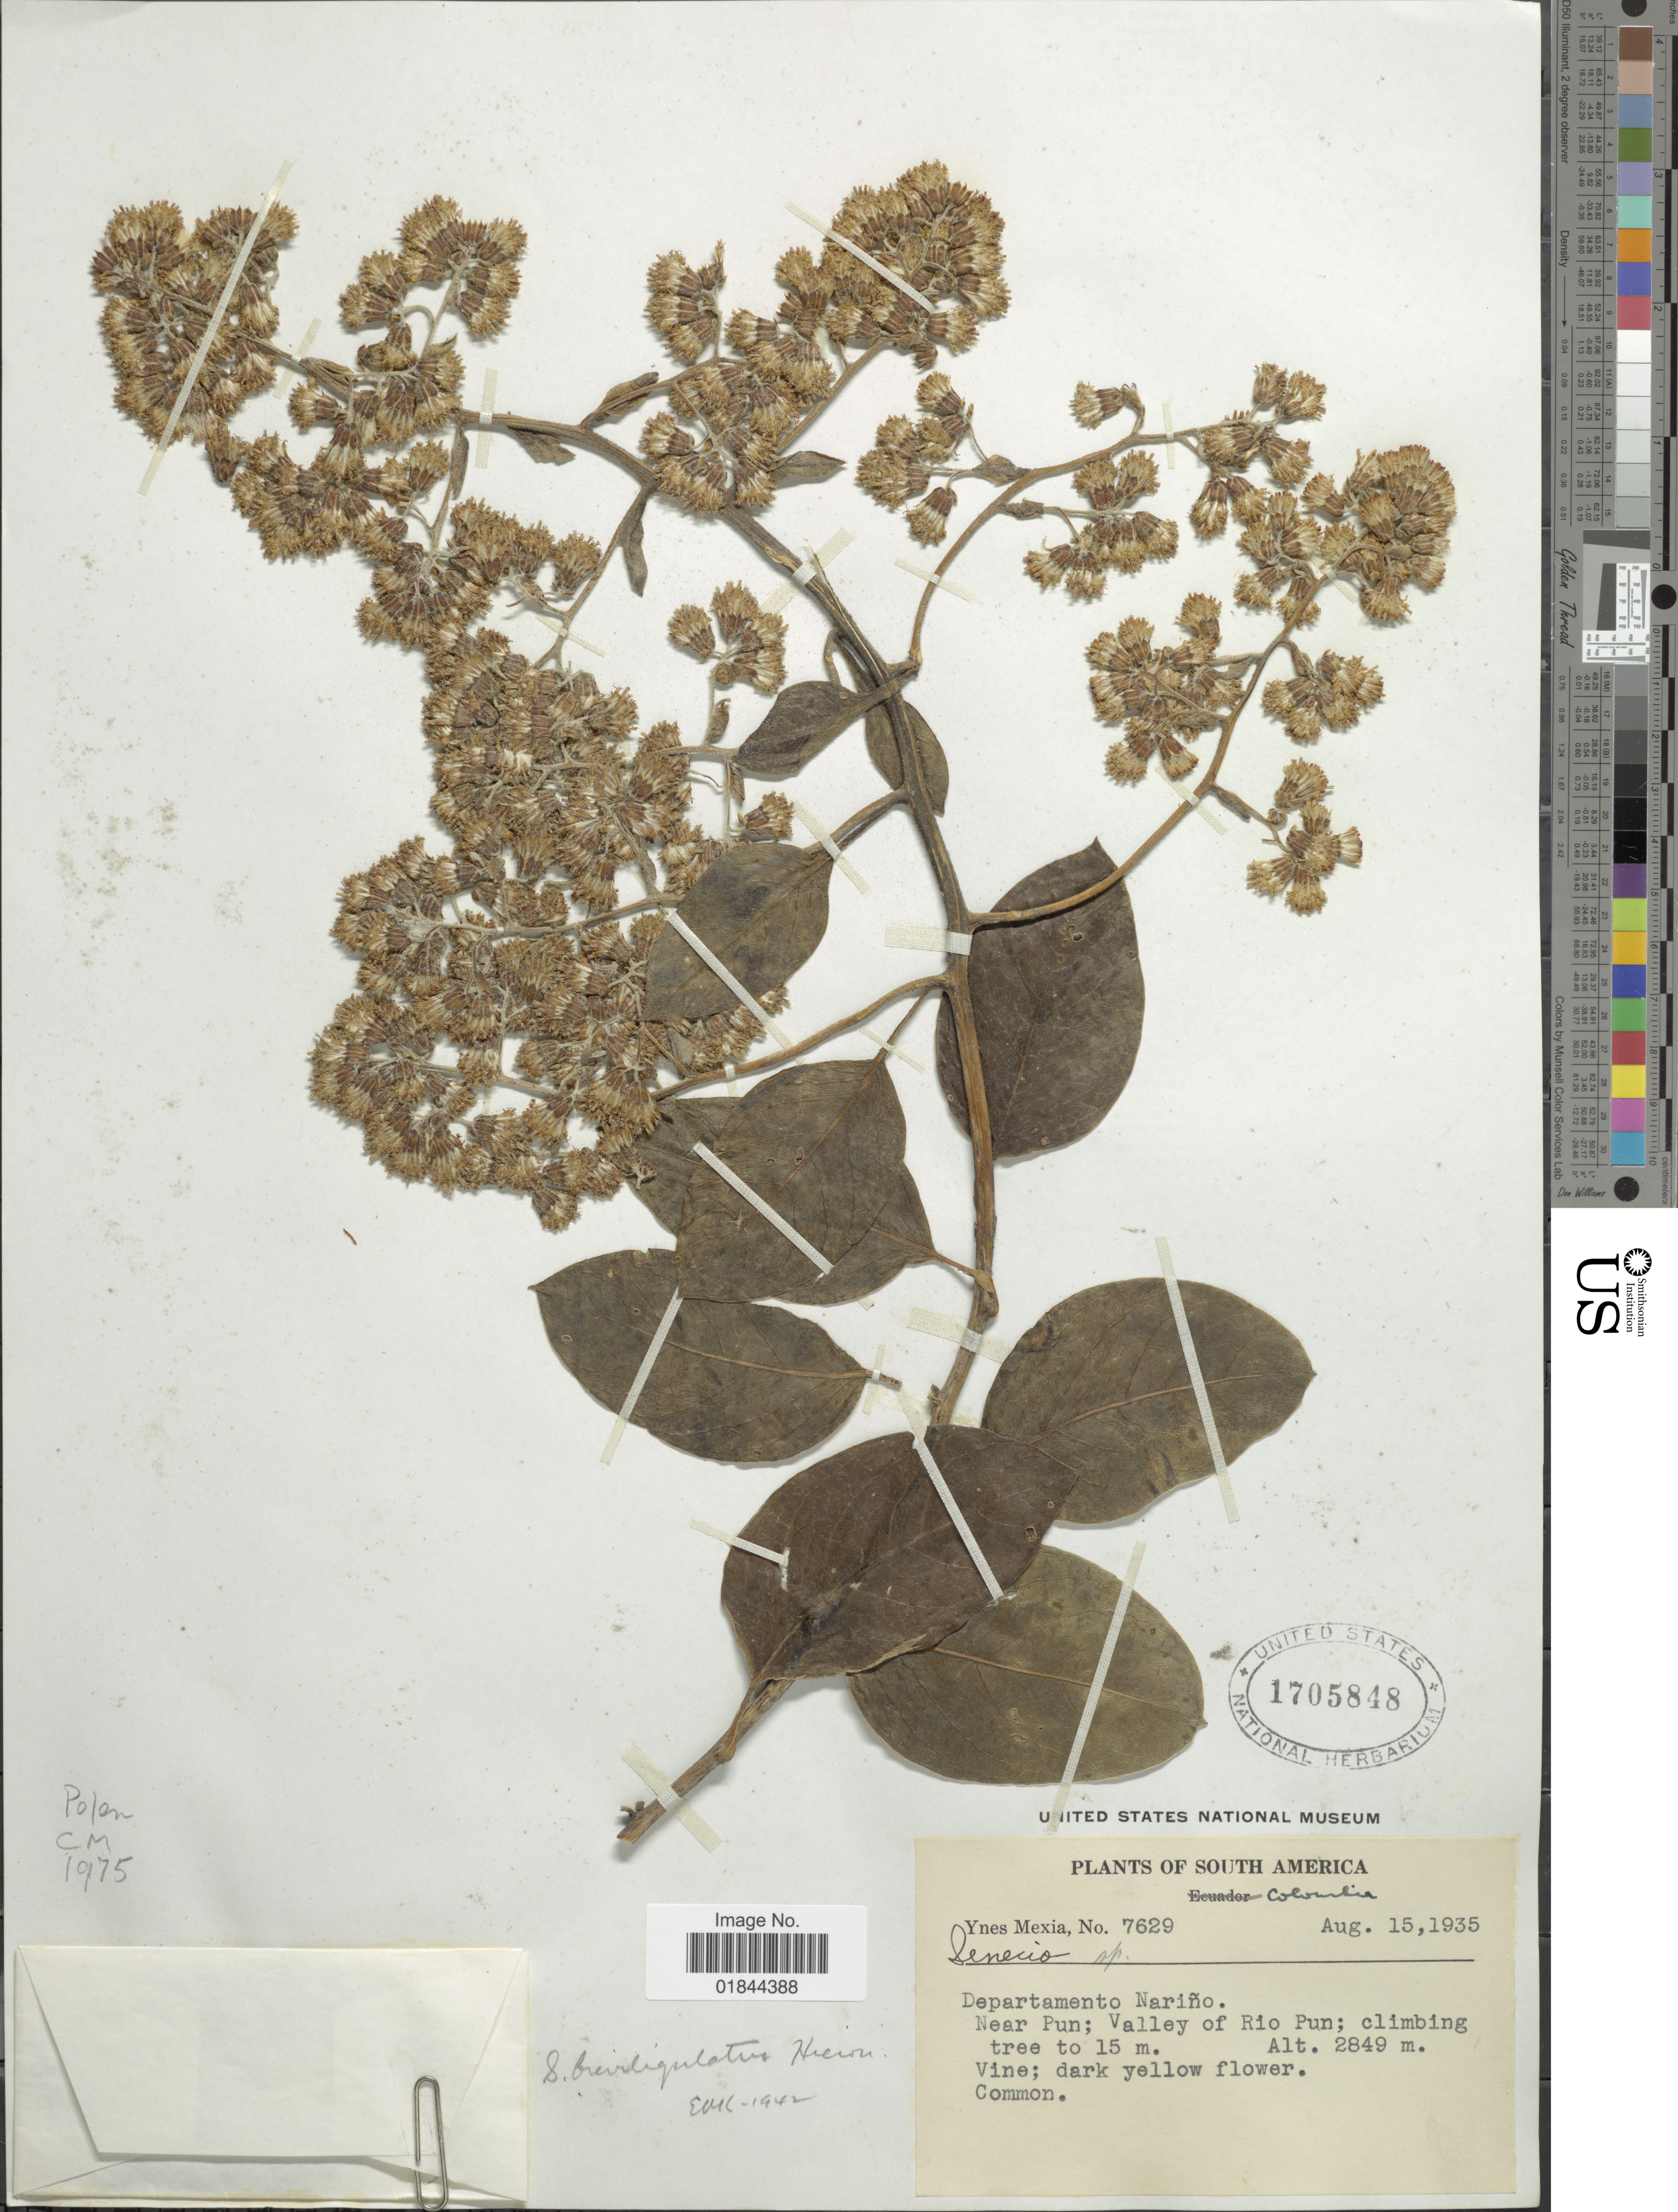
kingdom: Plantae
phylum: Tracheophyta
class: Magnoliopsida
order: Asterales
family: Asteraceae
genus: Pentacalia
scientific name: Pentacalia breviligulata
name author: (Hieron.) Cuatrec.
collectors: Y. Mexia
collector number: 7629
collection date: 1935-08-15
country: Colombia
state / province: Nariño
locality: Departamento Nariño, Near Pun; Valley of Rio Pun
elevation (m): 2849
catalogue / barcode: US 1705848